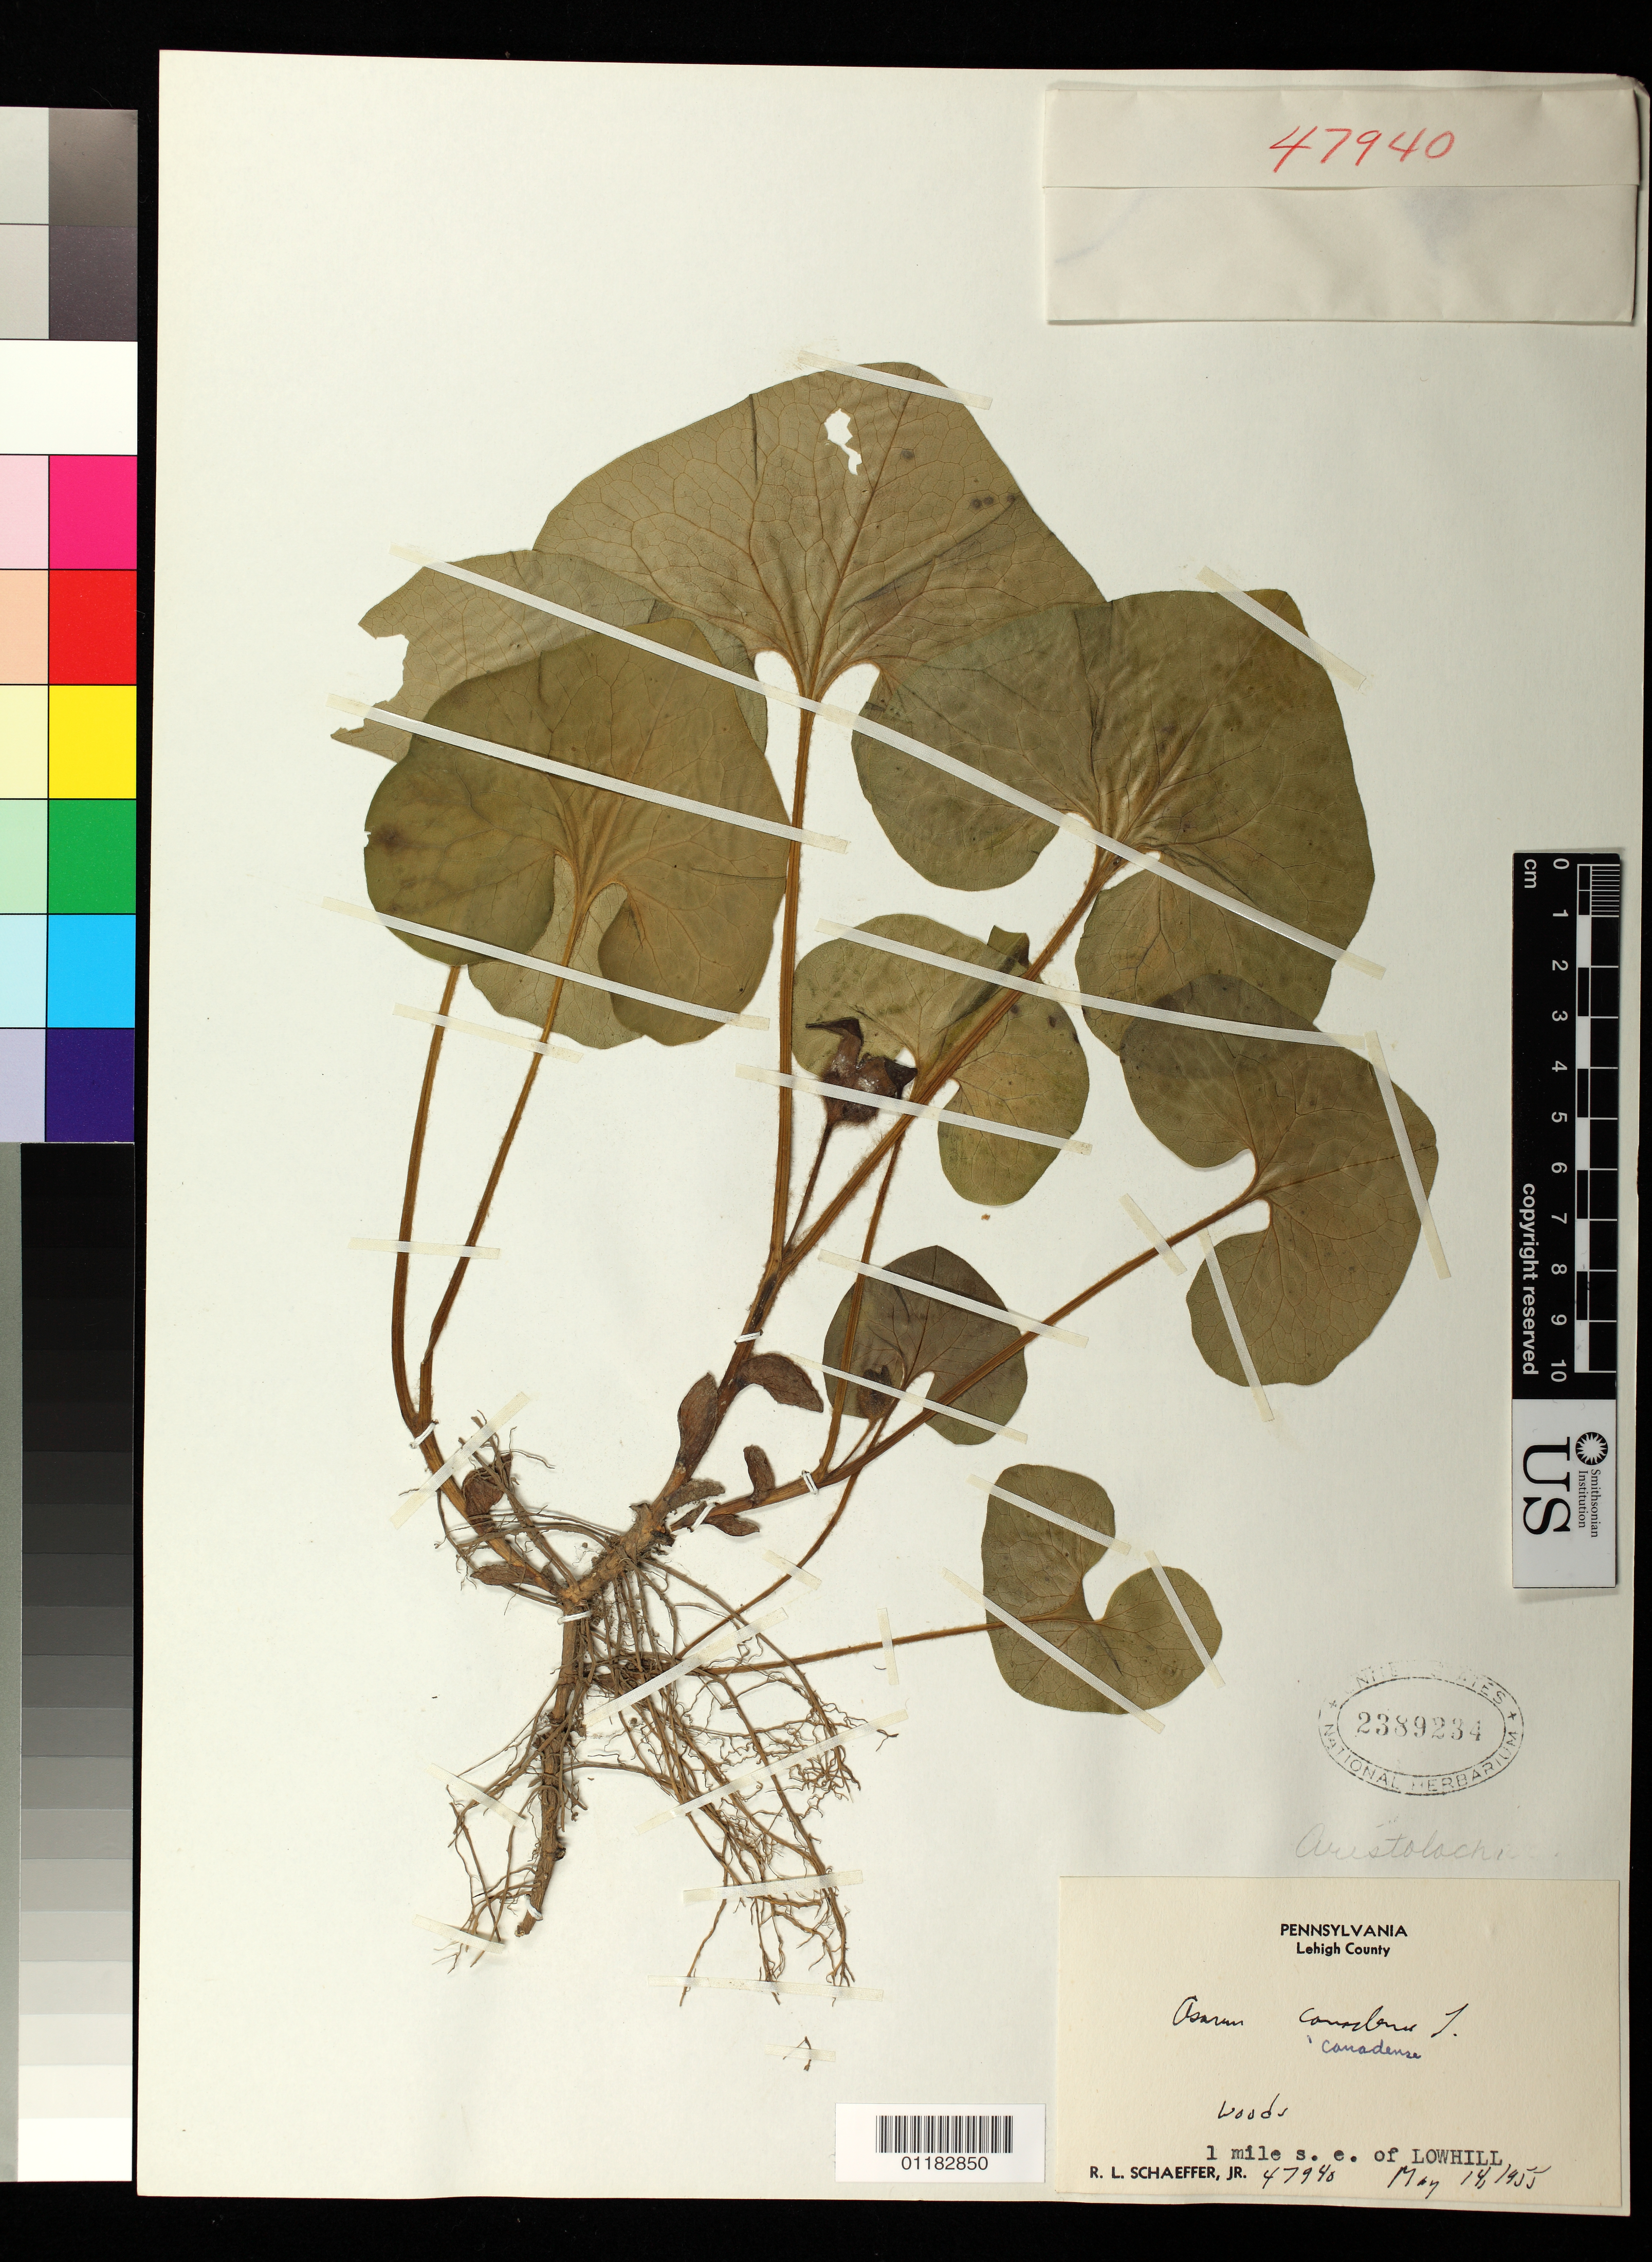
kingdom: Plantae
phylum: Tracheophyta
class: Magnoliopsida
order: Piperales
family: Aristolochiaceae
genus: Asarum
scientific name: Asarum canadense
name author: L.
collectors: R. L. Schaeffer Jr.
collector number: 47940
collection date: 1955-05-14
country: United States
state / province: Pennsylvania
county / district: Lehigh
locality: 1 mile SE of Lowhill, Lehigh County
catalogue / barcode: US 2389234